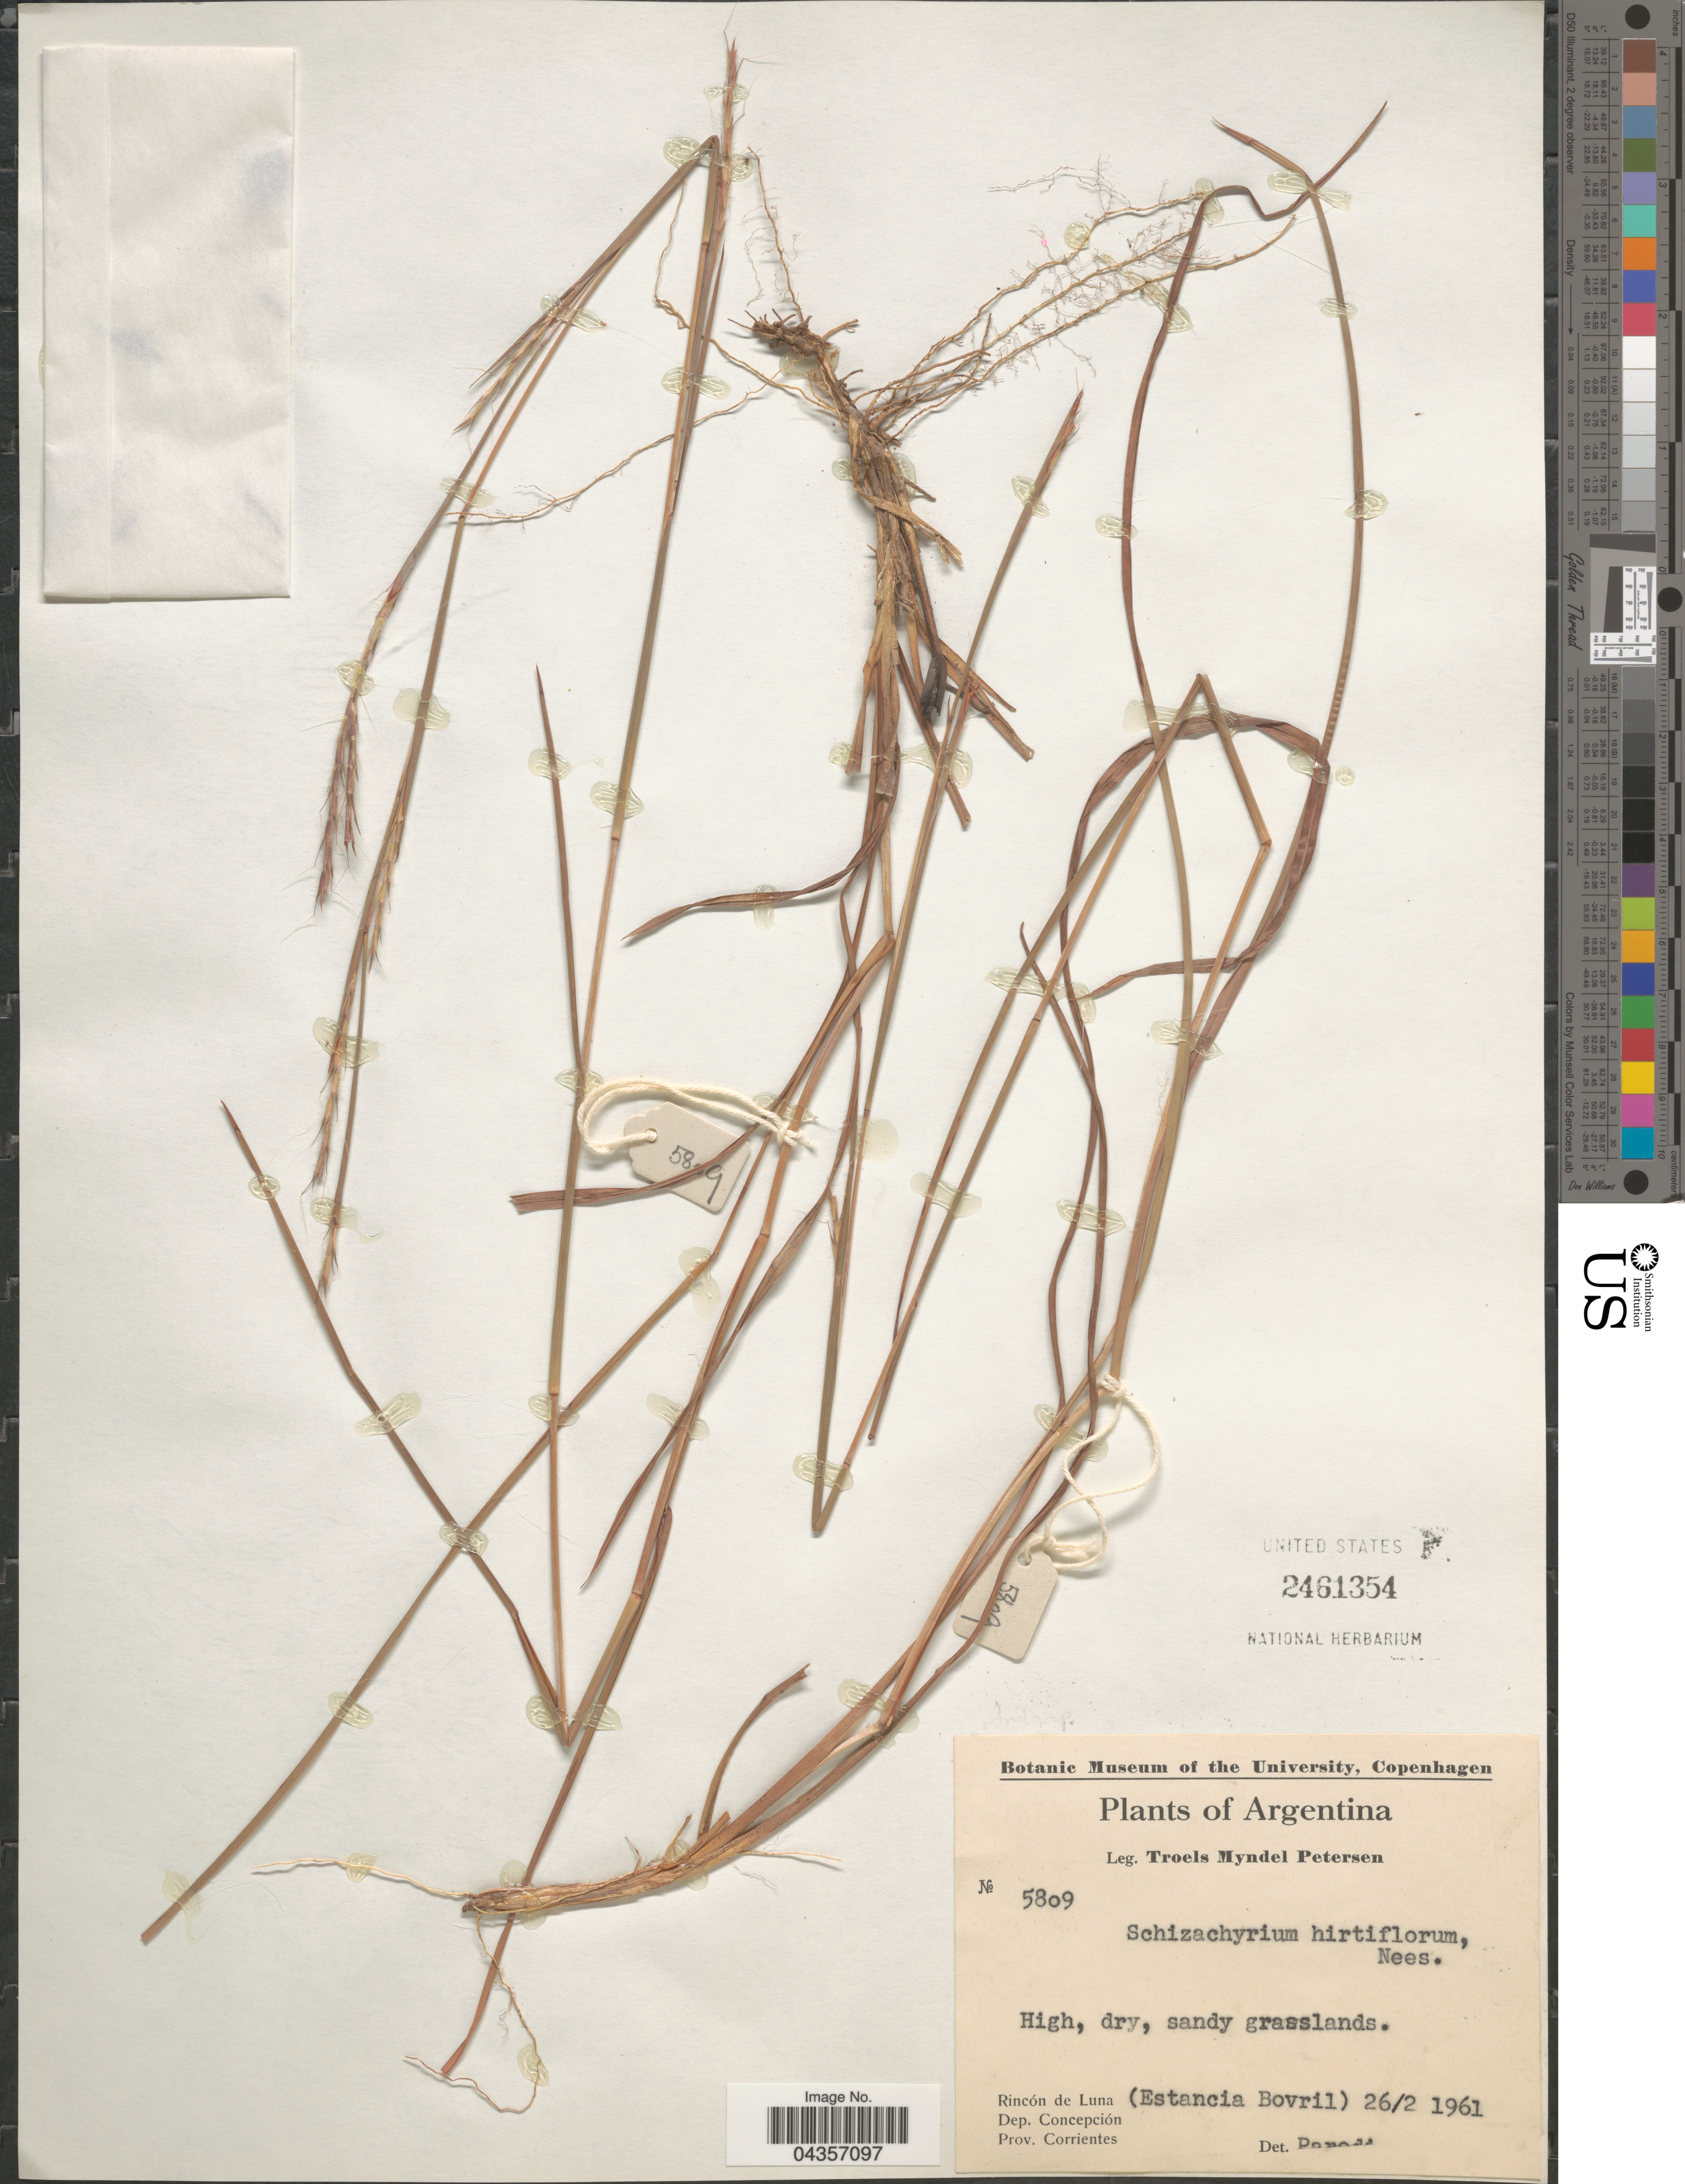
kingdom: Plantae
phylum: Tracheophyta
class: Liliopsida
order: Poales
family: Poaceae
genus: Schizachyrium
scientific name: Schizachyrium sanguineum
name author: (Retz.) Alston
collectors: T. M. Petersen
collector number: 5809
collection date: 1961-02-26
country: Argentina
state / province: Corrientes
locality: Rincón de Luna (Estancia Bovril). Dep. Concepción.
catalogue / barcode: US 2461354